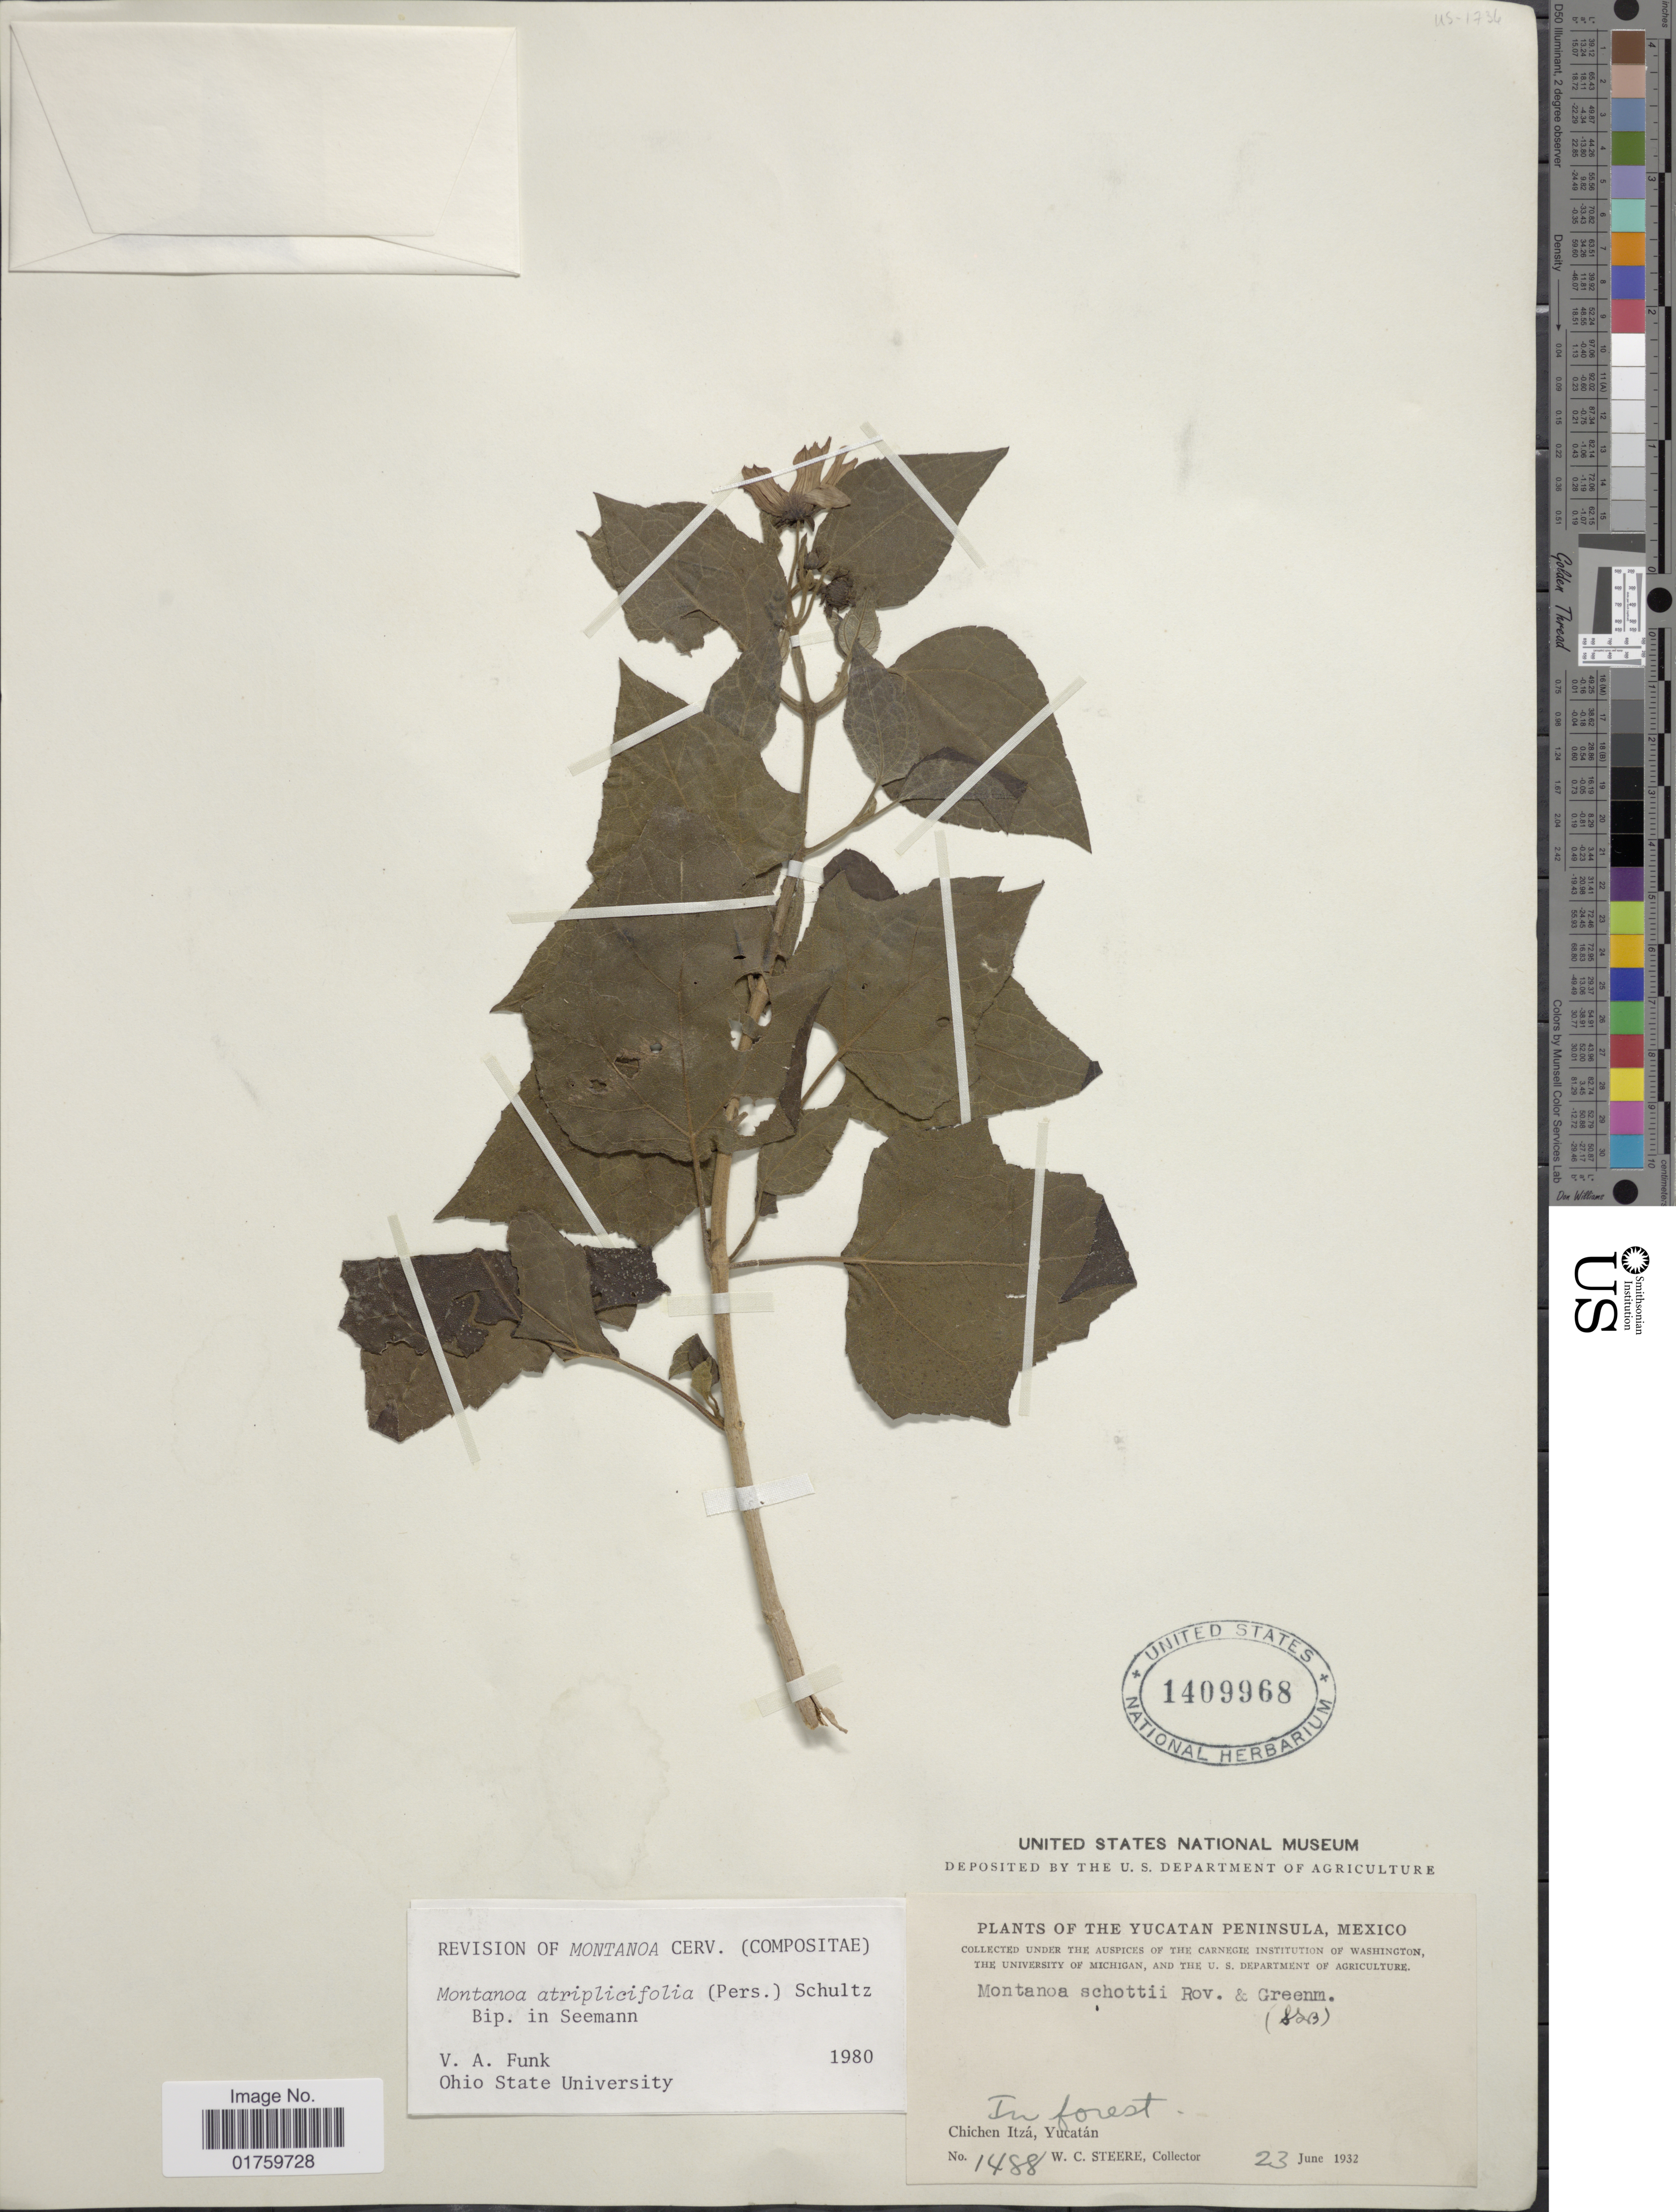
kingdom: Plantae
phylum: Tracheophyta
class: Magnoliopsida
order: Asterales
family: Asteraceae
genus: Montanoa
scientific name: Montanoa atriplicifolia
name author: (Pers.) Sch. Bip.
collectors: W. C. Steere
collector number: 148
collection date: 1932-06-23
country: Mexico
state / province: Yucatán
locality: Yucatan Peninsula, Chichen Itza, in forest.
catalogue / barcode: US 1409968